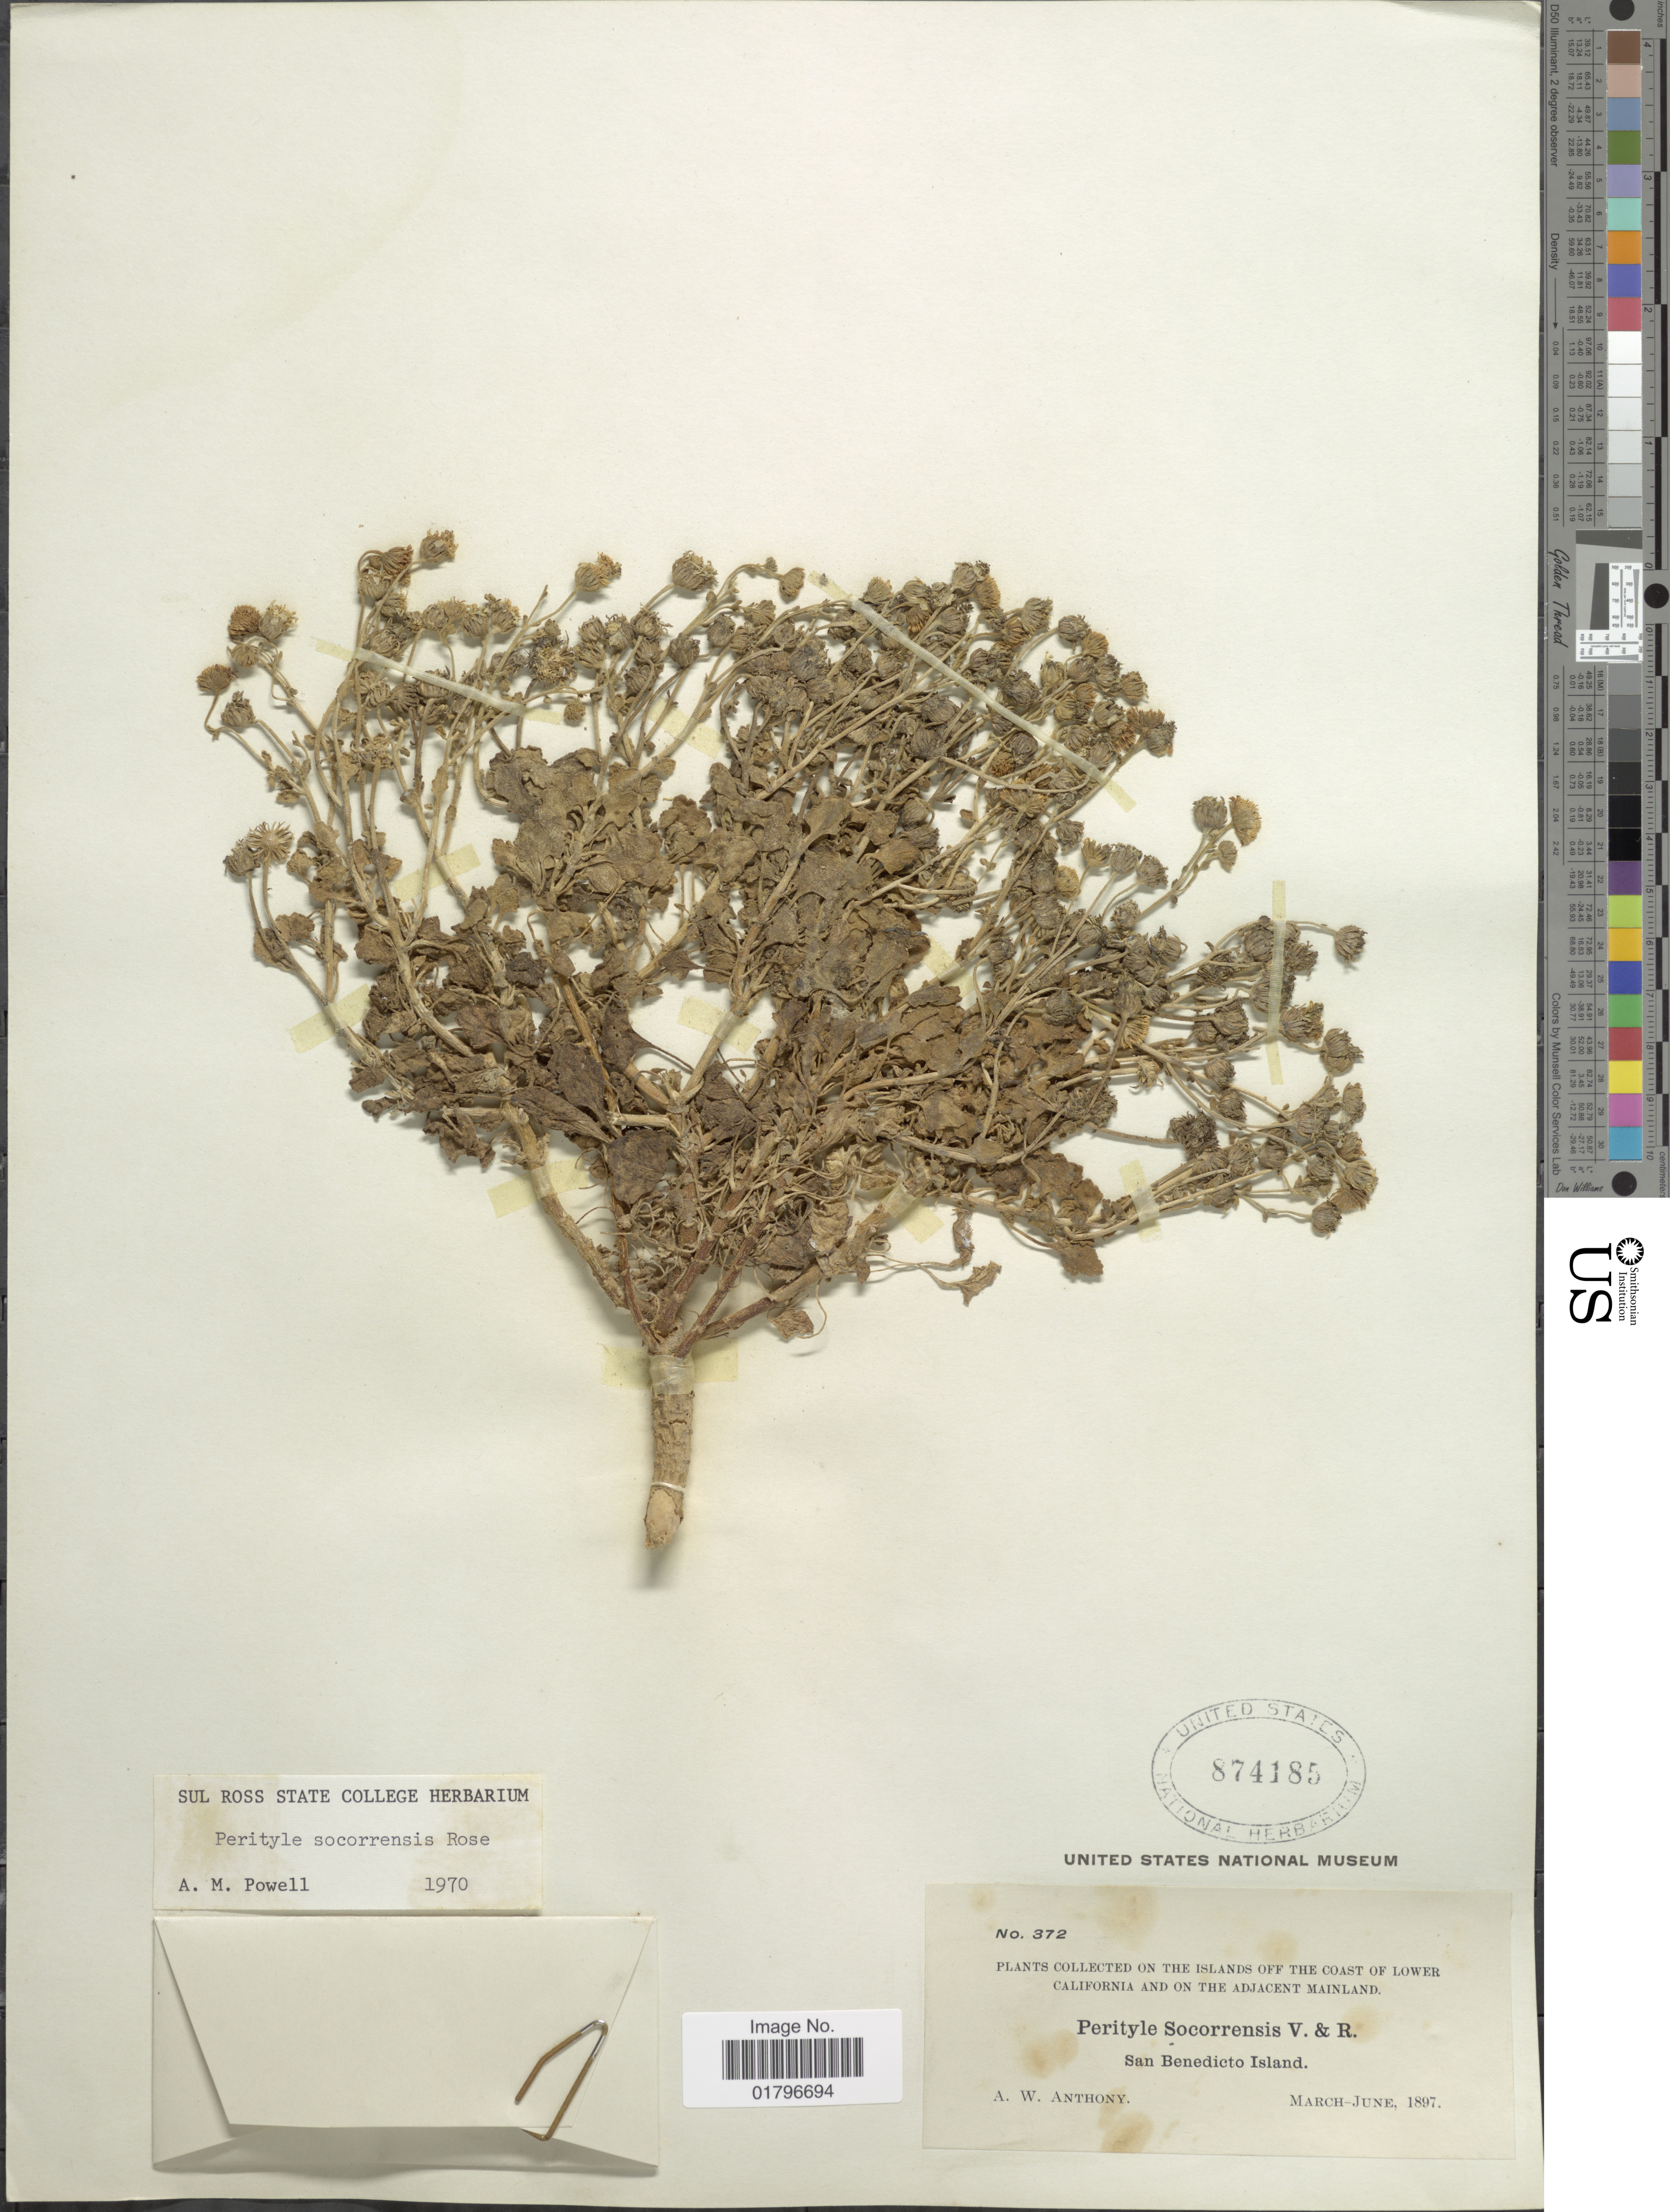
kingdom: Plantae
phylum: Tracheophyta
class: Magnoliopsida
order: Asterales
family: Asteraceae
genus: Perityle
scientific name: Perityle socorrosensis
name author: Rose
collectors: A. W. Anthony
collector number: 372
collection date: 1897-03/1897-06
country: Mexico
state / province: Colima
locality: On the islands off the coast of Lower California and on the adjacent Mainland. San Benedicto Island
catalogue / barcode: US 874185